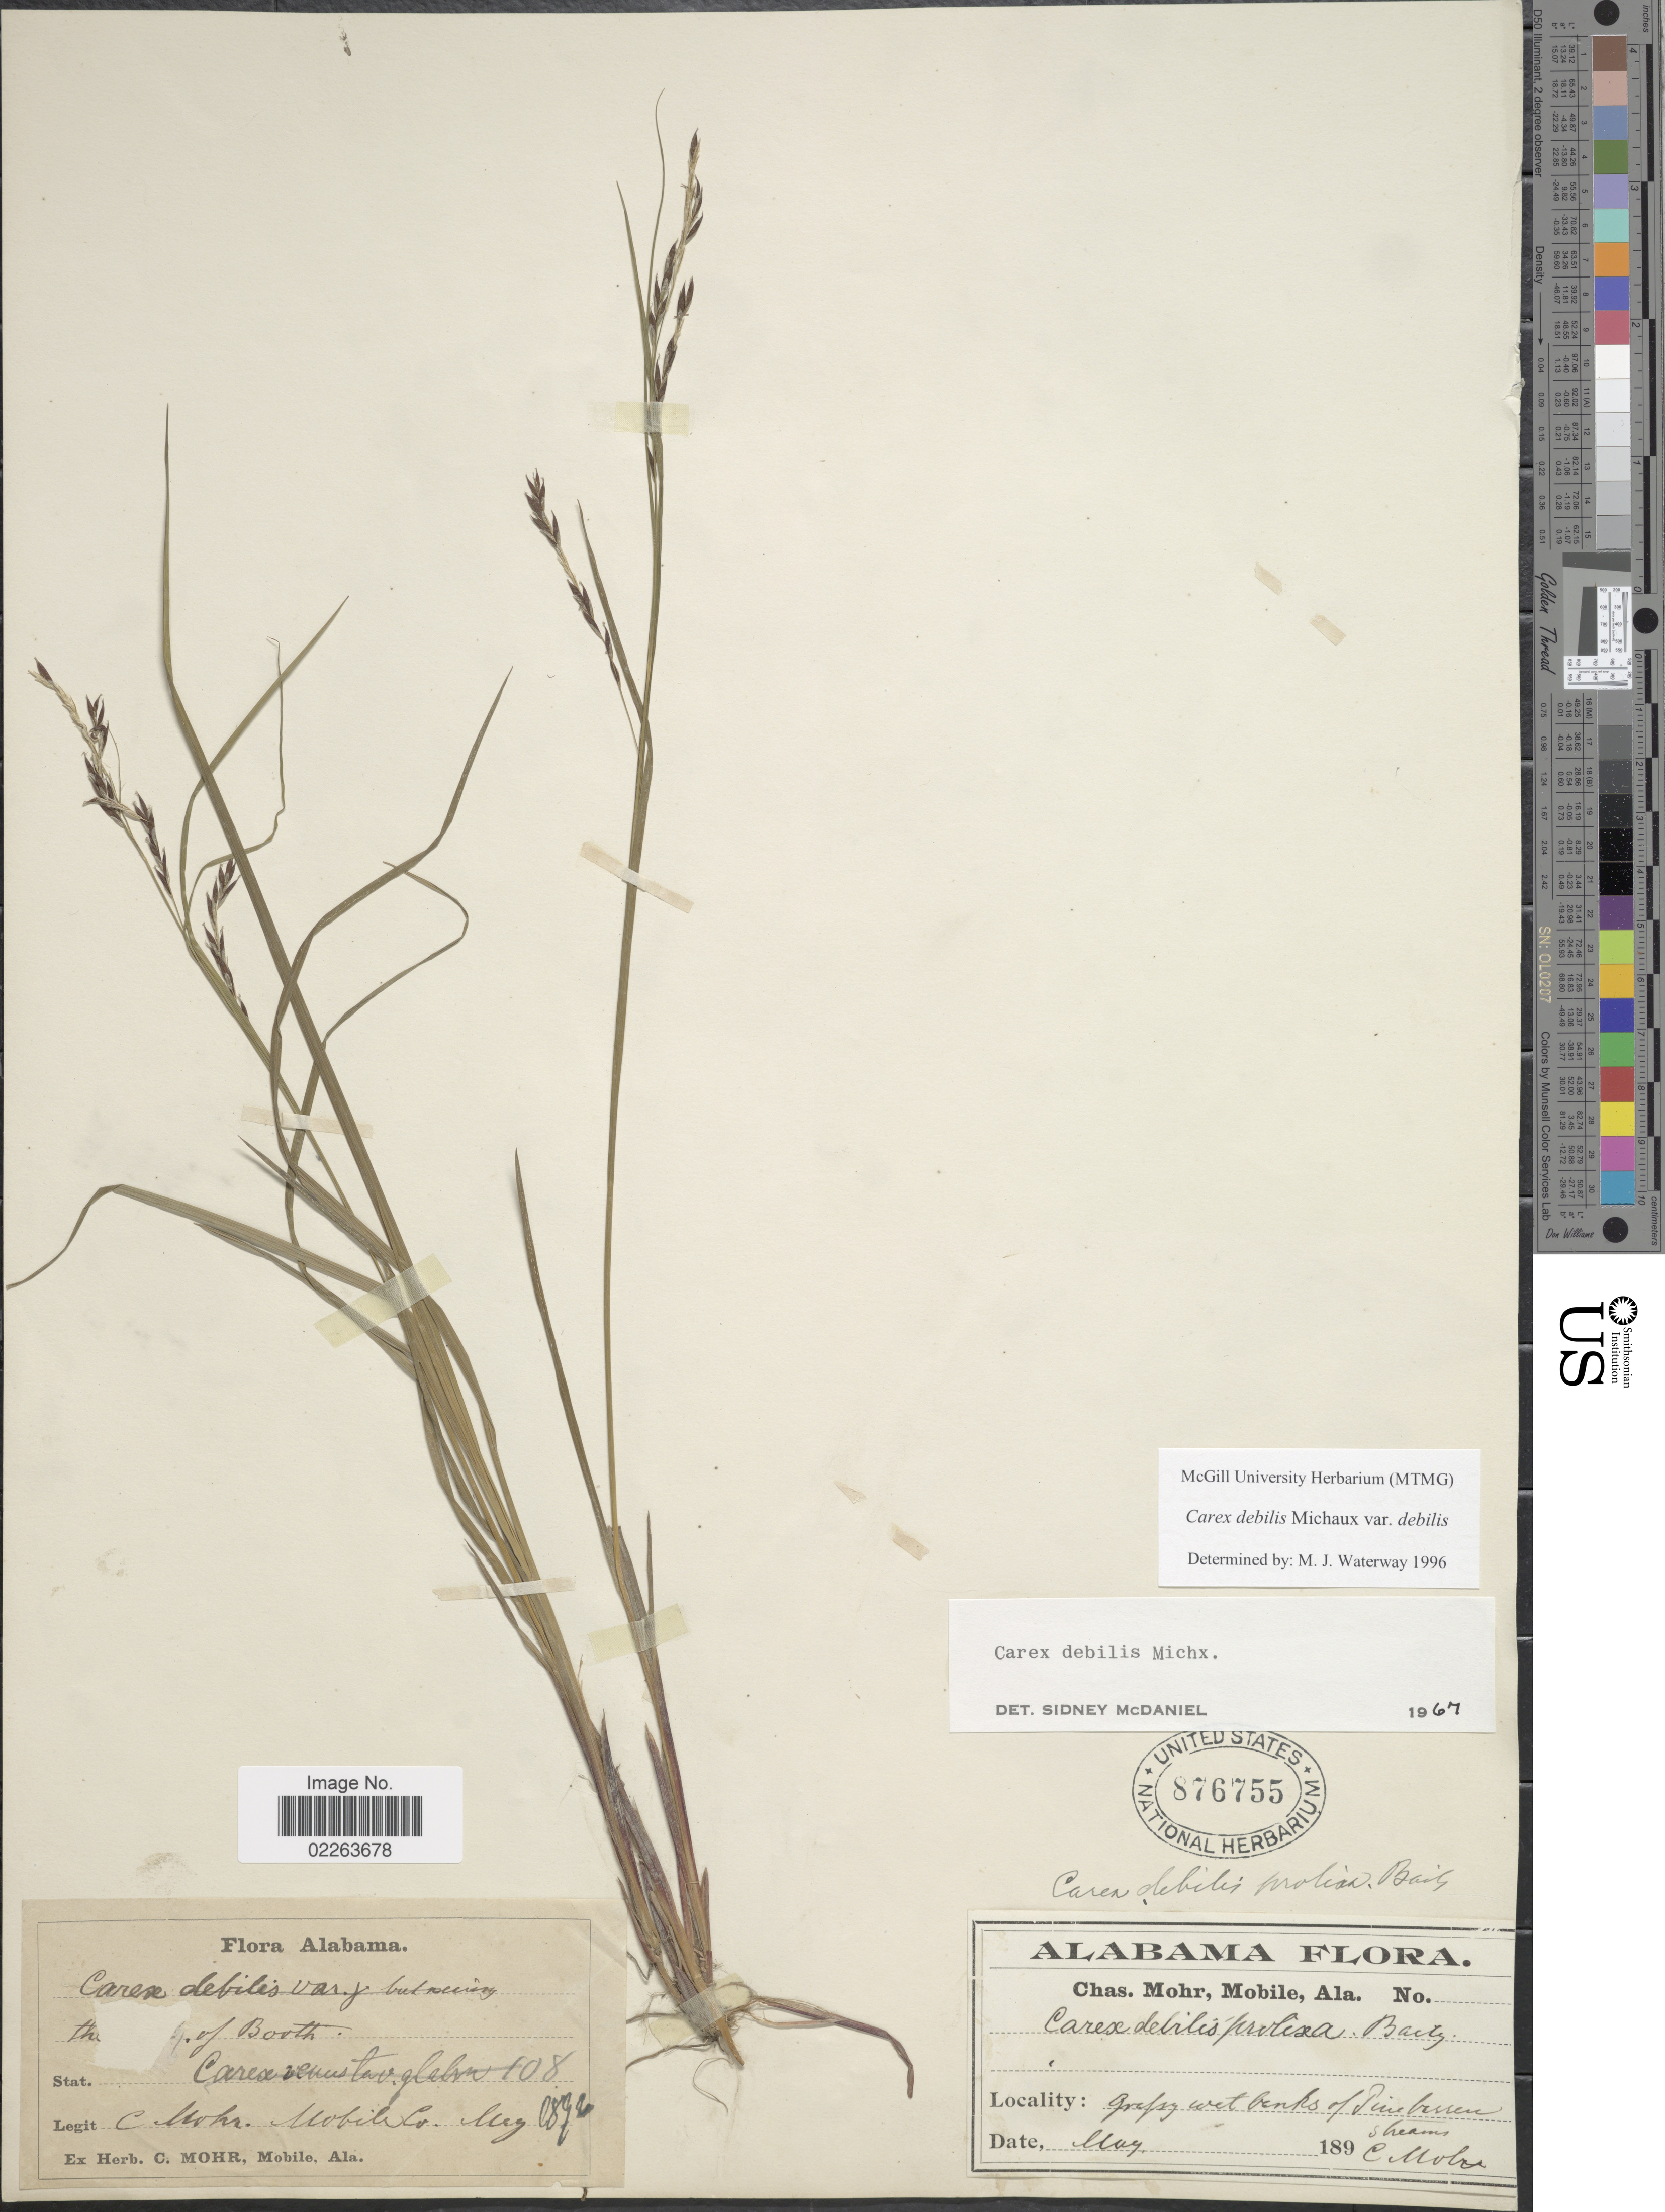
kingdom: Plantae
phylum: Tracheophyta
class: Liliopsida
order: Poales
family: Cyperaceae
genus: Carex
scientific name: Carex debilis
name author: Michx.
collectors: C. T. Mohr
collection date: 1892-08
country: United States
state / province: Alabama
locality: Mobile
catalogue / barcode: US 876755